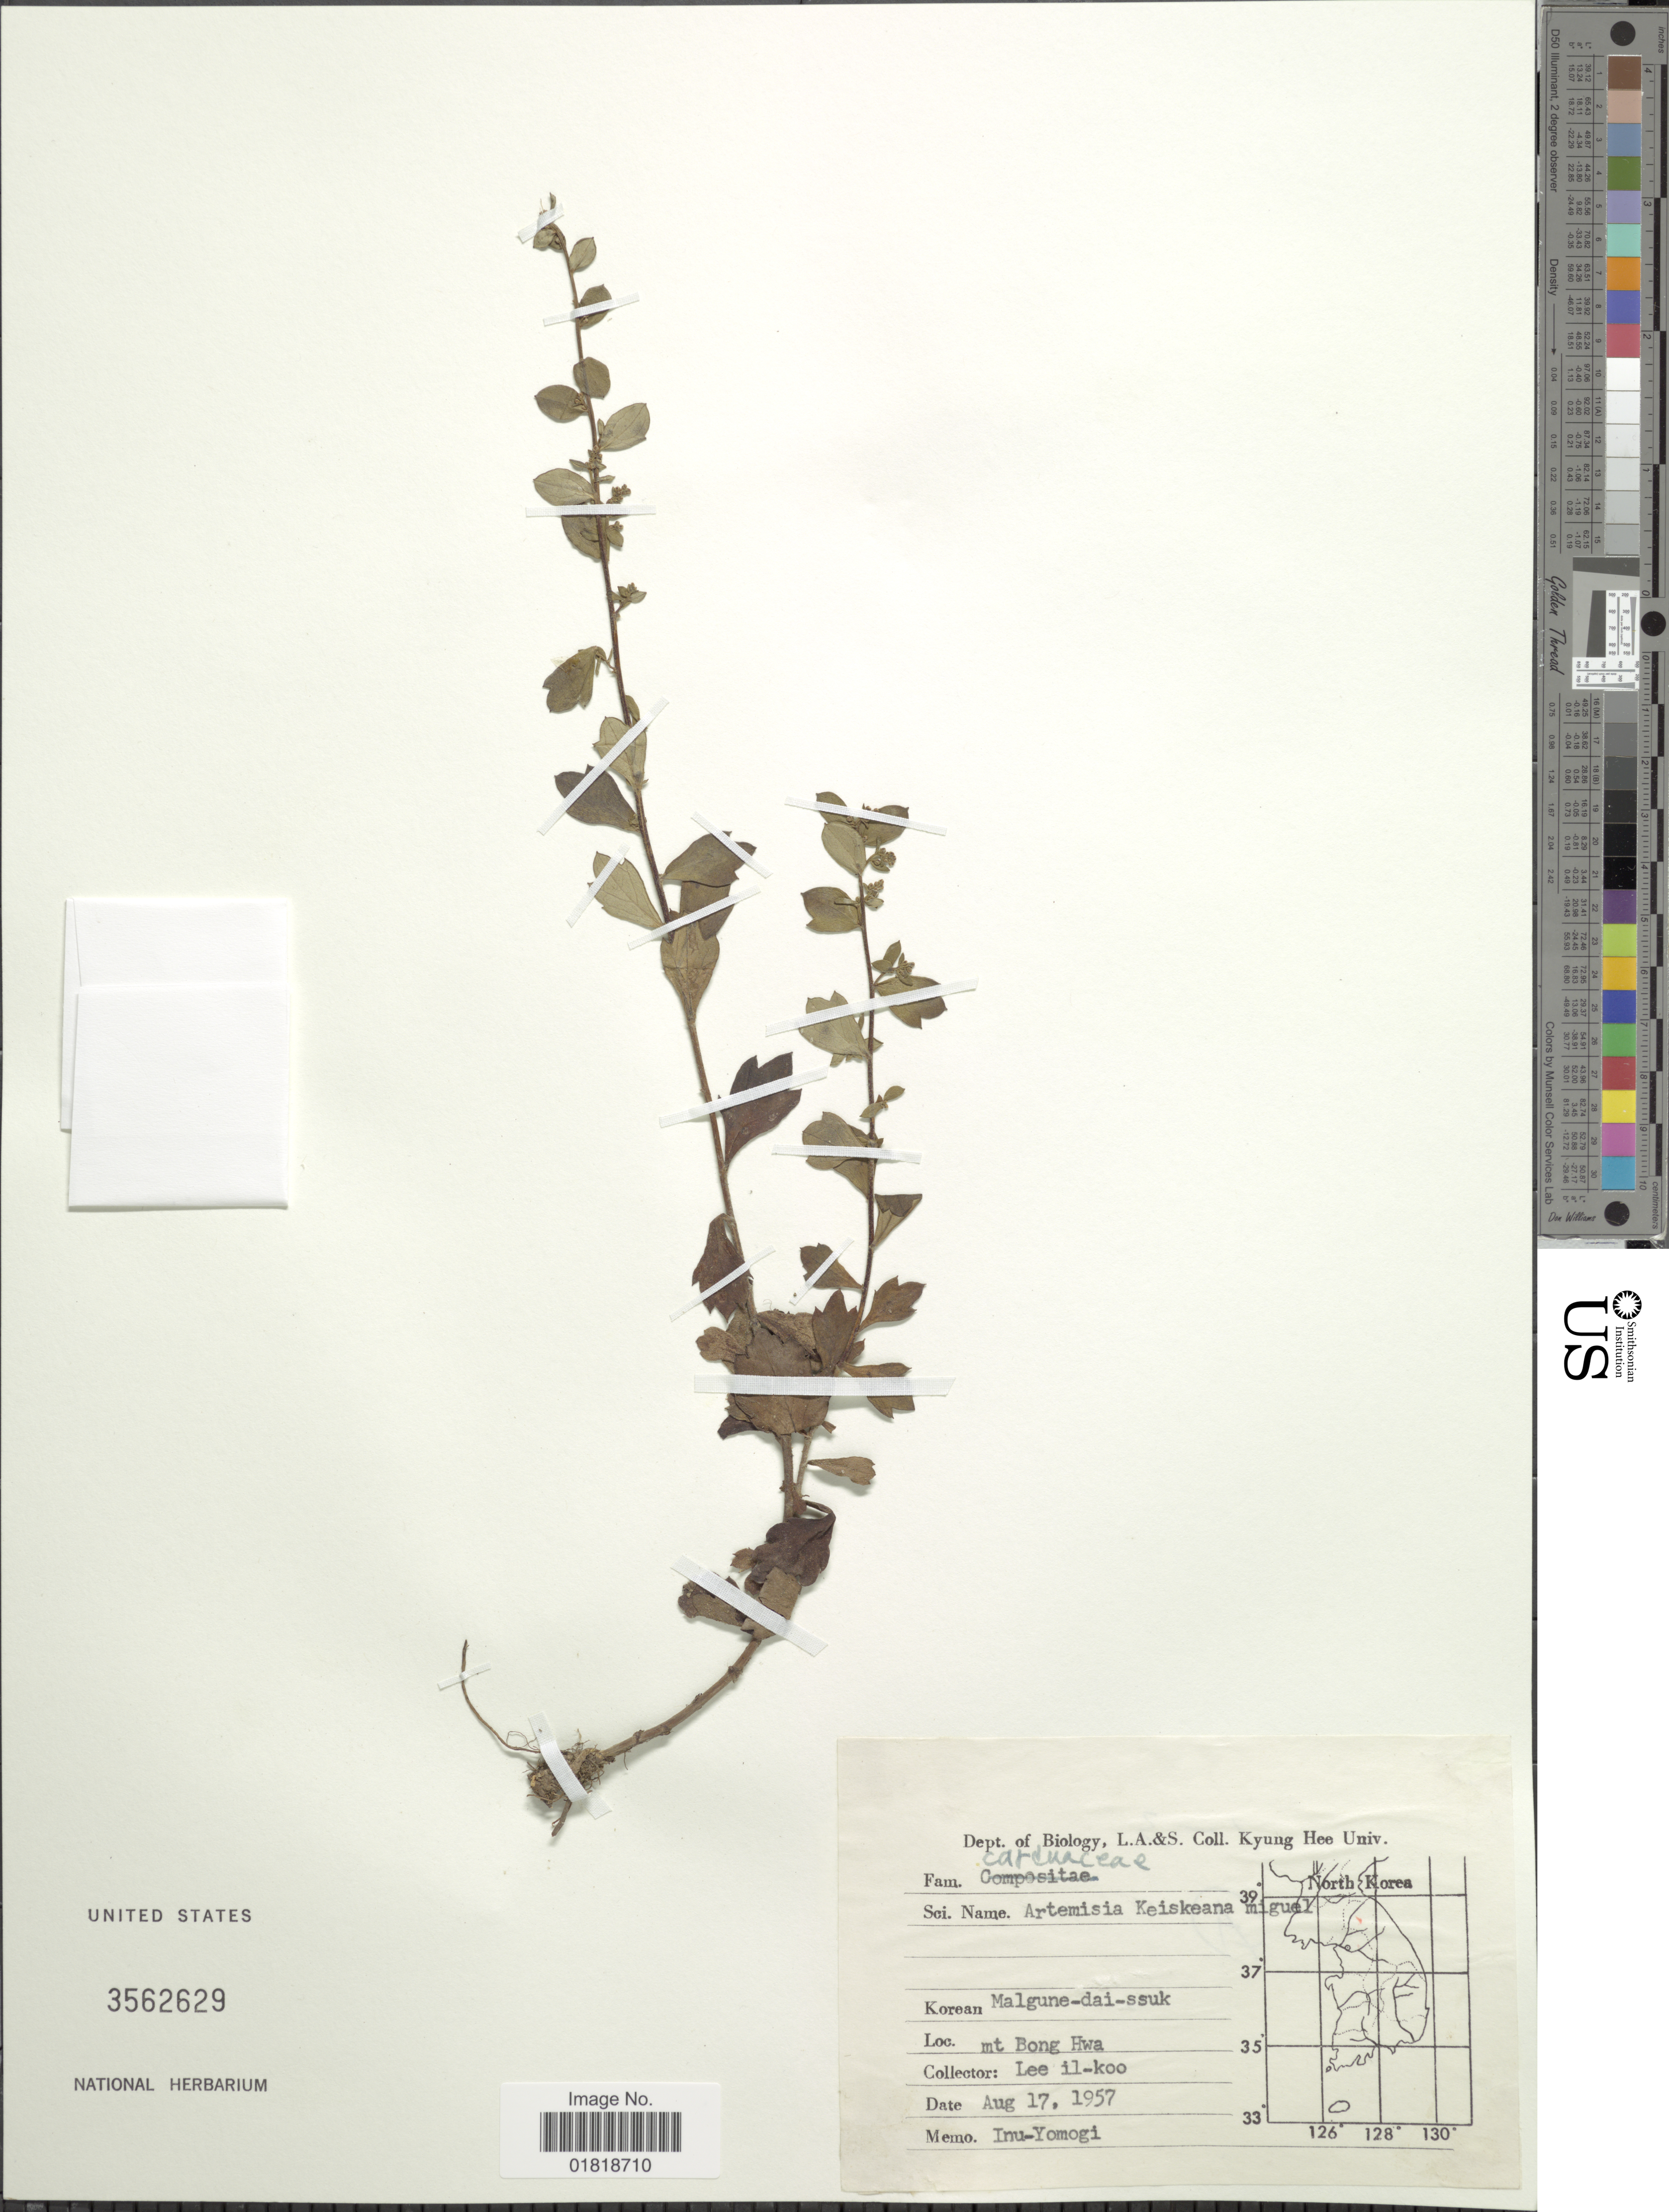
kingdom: Plantae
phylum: Tracheophyta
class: Magnoliopsida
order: Asterales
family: Asteraceae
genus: Artemisia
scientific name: Artemisia keiskeana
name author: Miq.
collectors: I. Lee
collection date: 1957-08-17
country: South Korea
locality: Mt Bong Hwa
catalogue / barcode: US 3562629